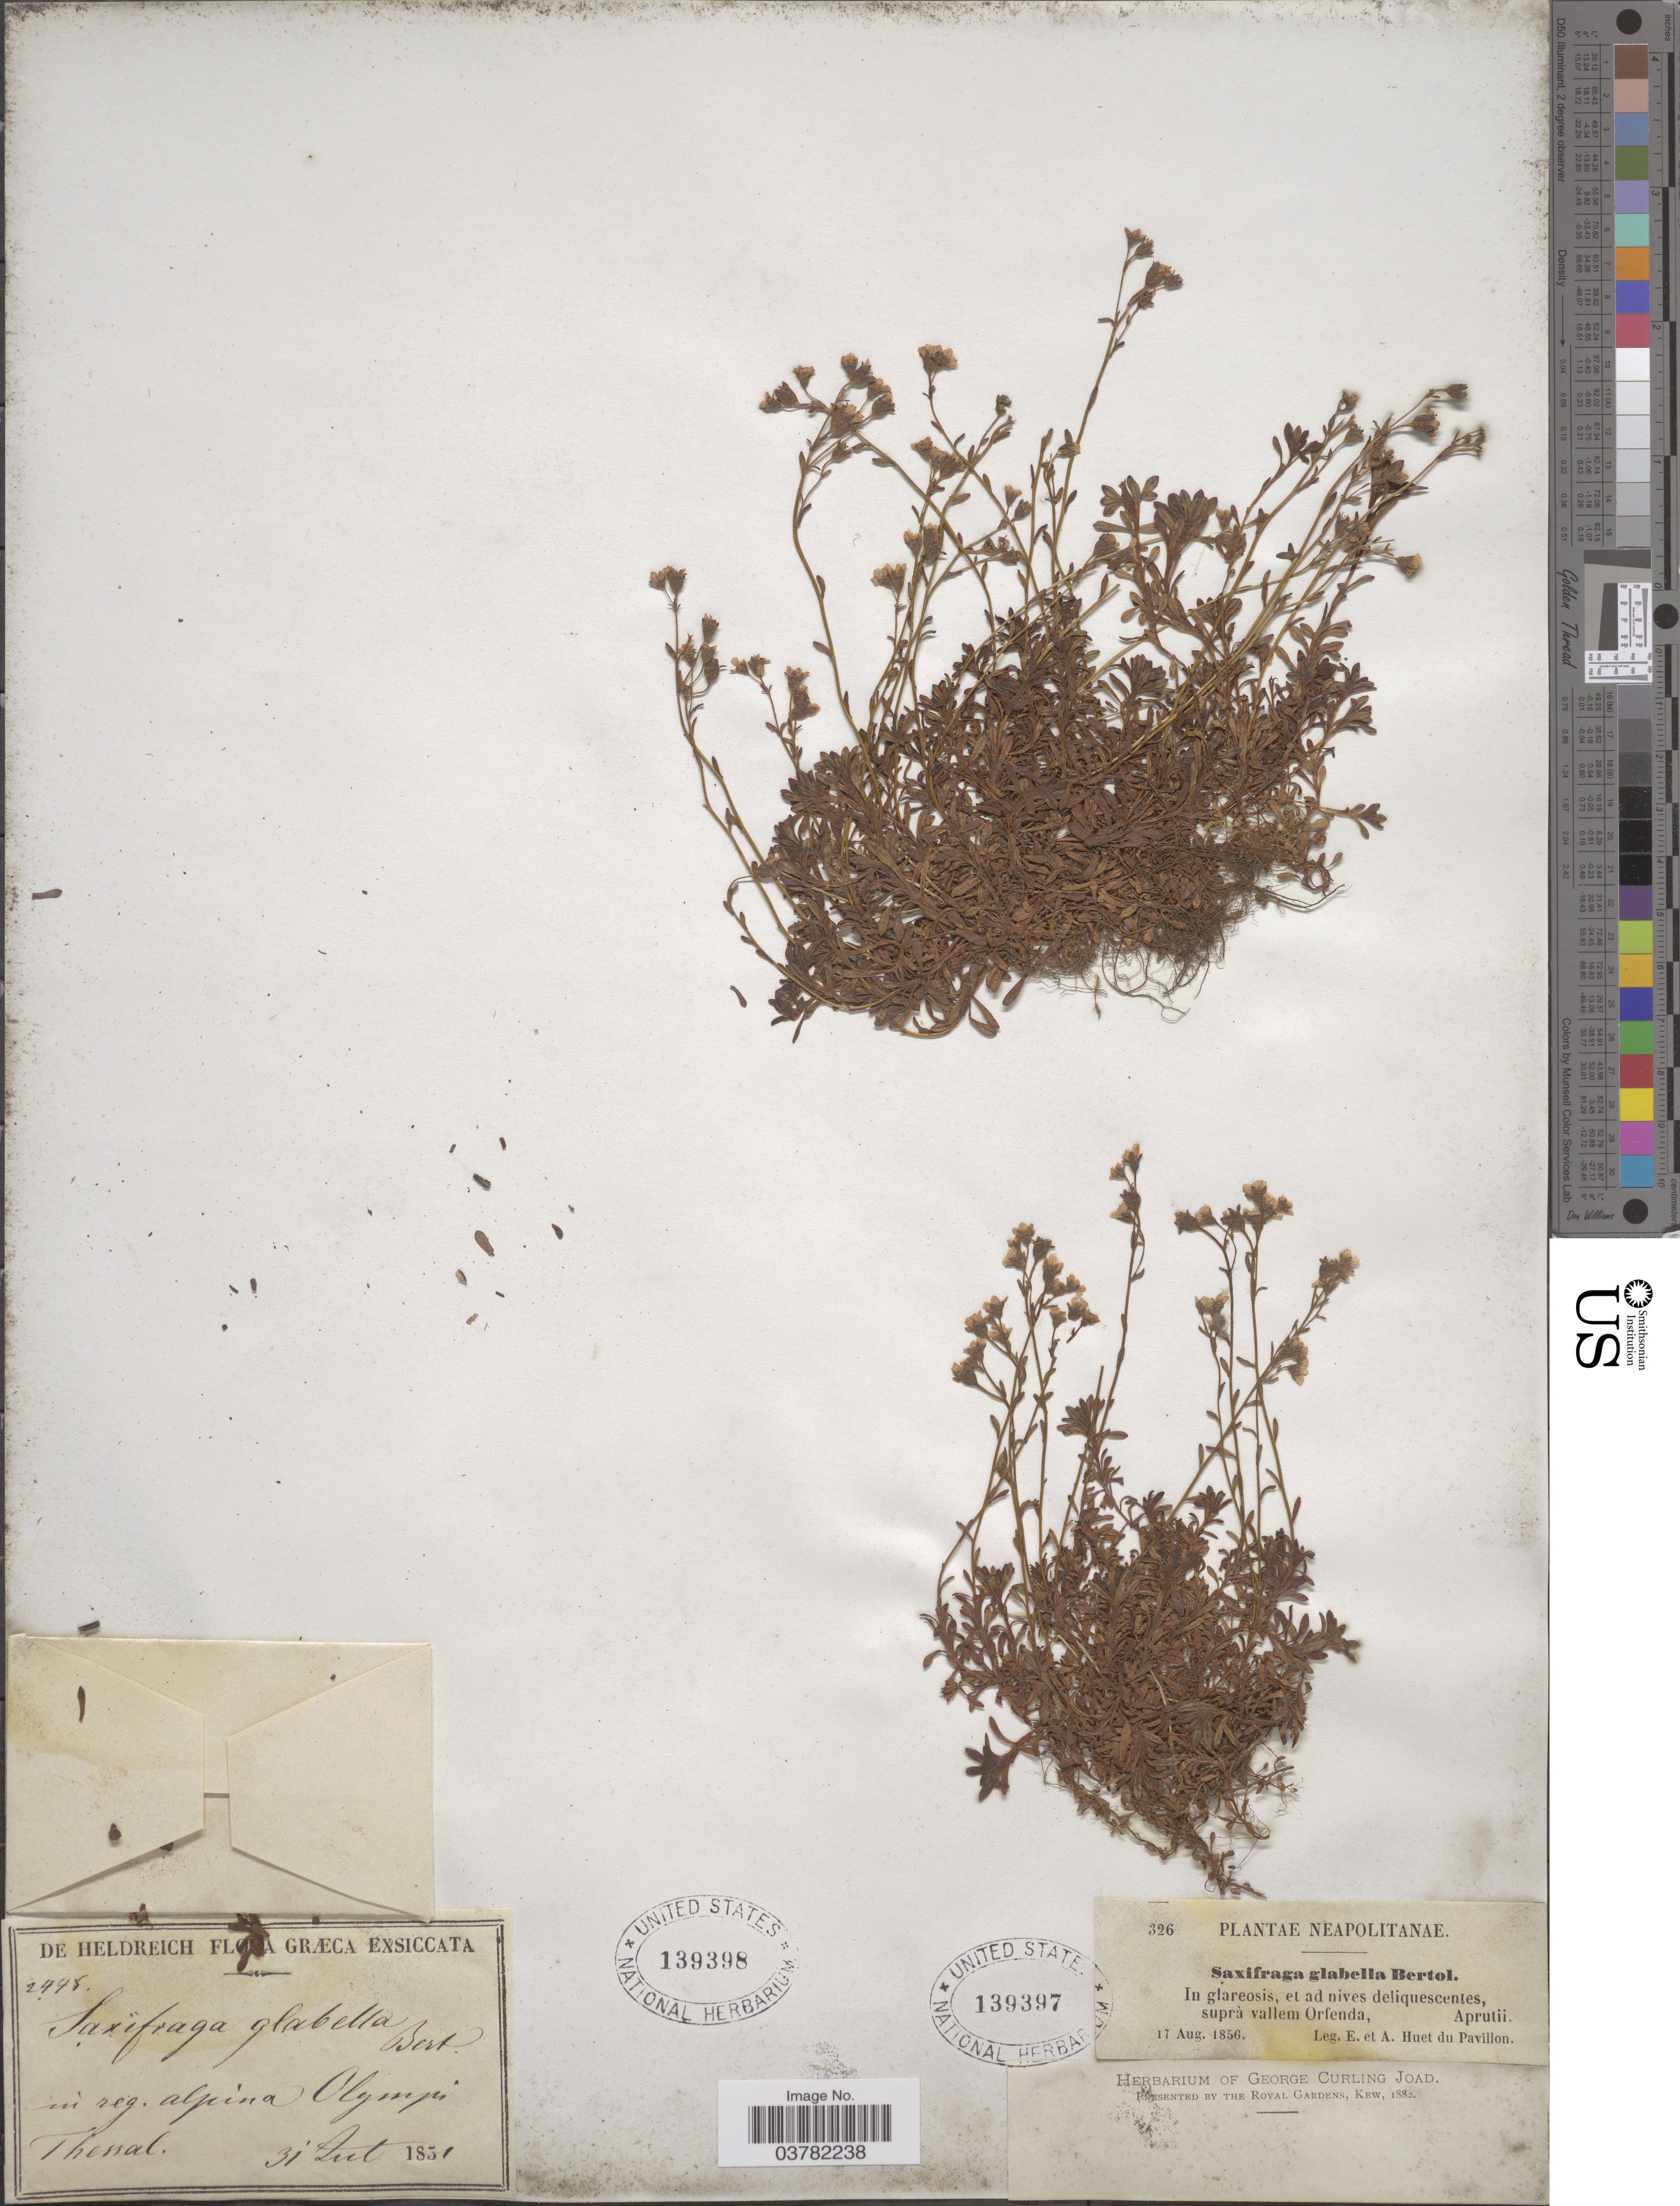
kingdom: Plantae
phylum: Tracheophyta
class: Magnoliopsida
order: Saxifragales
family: Saxifragaceae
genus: Saxifraga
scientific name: Saxifraga glabella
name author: Bertol.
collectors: -. De Heldreich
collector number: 2448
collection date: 1851-07-31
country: Greece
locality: Græca. In reg. alpina Olympi Thessal.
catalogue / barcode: US 139398